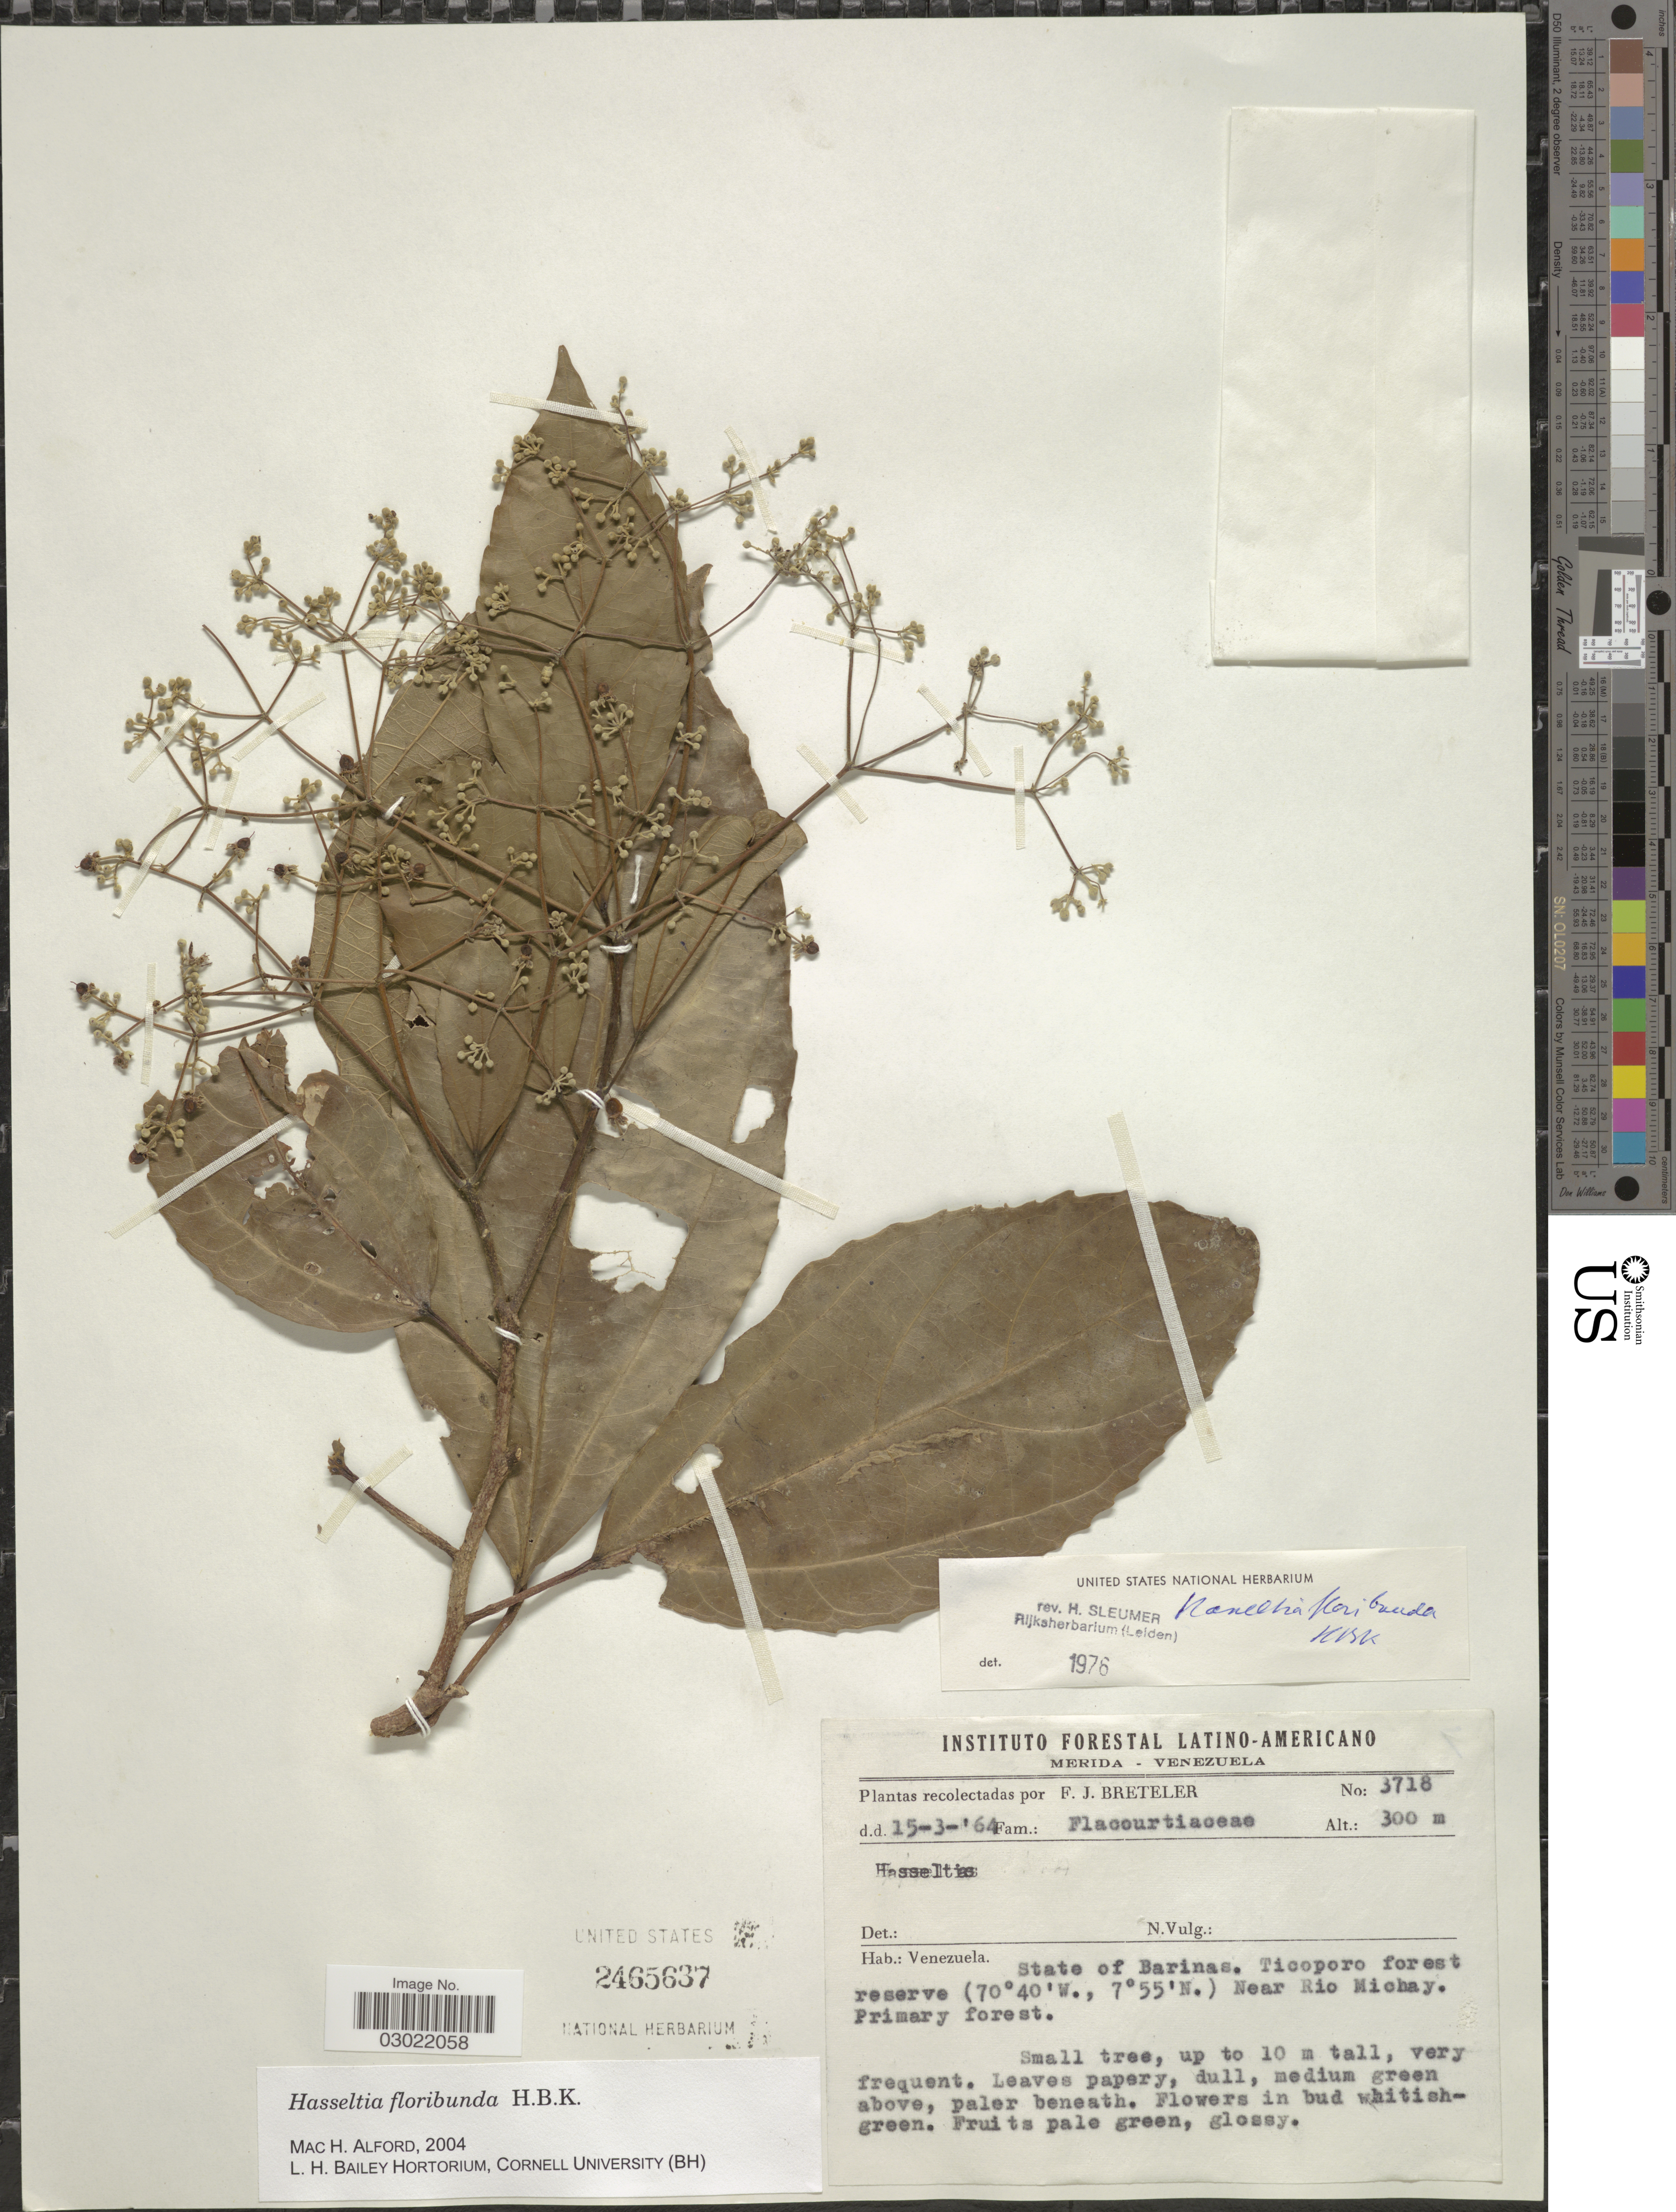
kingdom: Plantae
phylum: Tracheophyta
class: Magnoliopsida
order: Malpighiales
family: Salicaceae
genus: Hasseltia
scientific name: Hasseltia floribunda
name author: Kunth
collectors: F. J. Breteler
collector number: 3718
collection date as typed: Transcribed d/m/y: 15/3/64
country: Venezuela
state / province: Barinas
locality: Ticoporo forest reserve. Near Rio Michay. Primary forest.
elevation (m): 300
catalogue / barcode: US 2465637